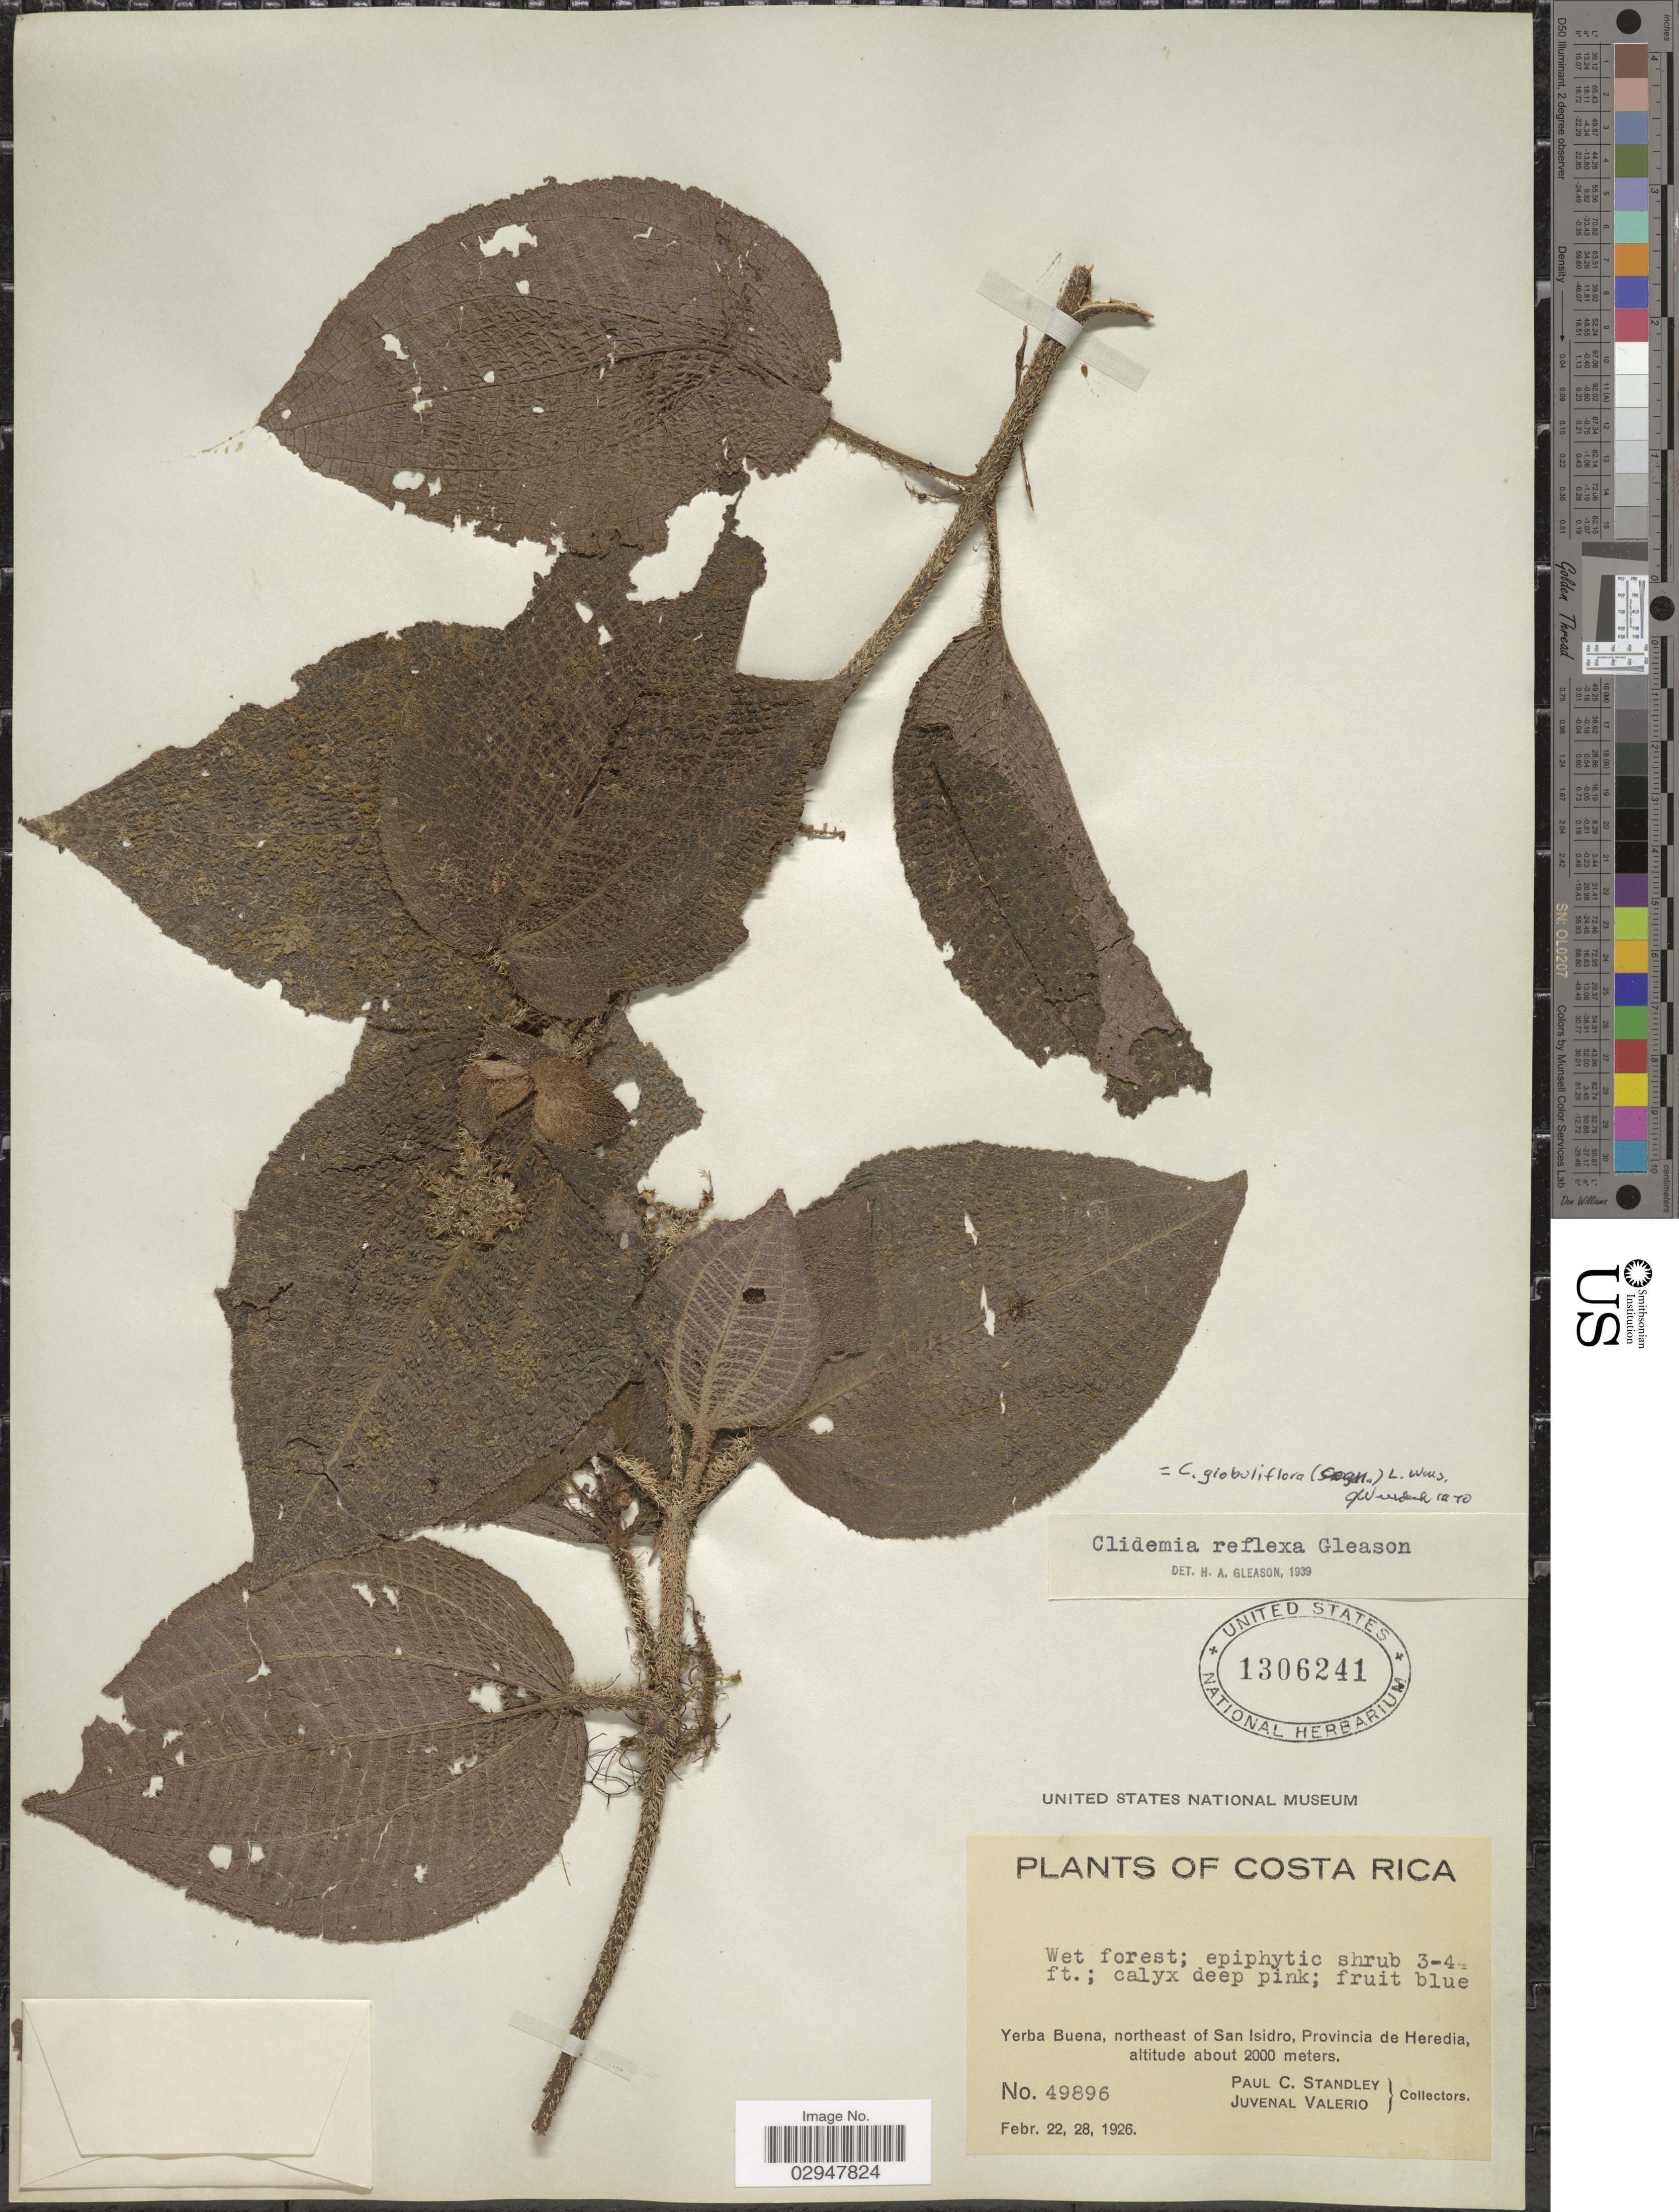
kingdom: Plantae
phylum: Tracheophyta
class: Magnoliopsida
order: Myrtales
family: Melastomataceae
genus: Clidemia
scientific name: Clidemia globuliflora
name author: (Cogn.) L.O. Williams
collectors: P. C. Standley & J. Valerio R.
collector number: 49896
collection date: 1926-02-22/1926-02-28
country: Costa Rica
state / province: Heredia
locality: Yerba Buena, northeast of San Isidro, Provincia de Heredia.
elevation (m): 2000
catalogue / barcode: US 1306241